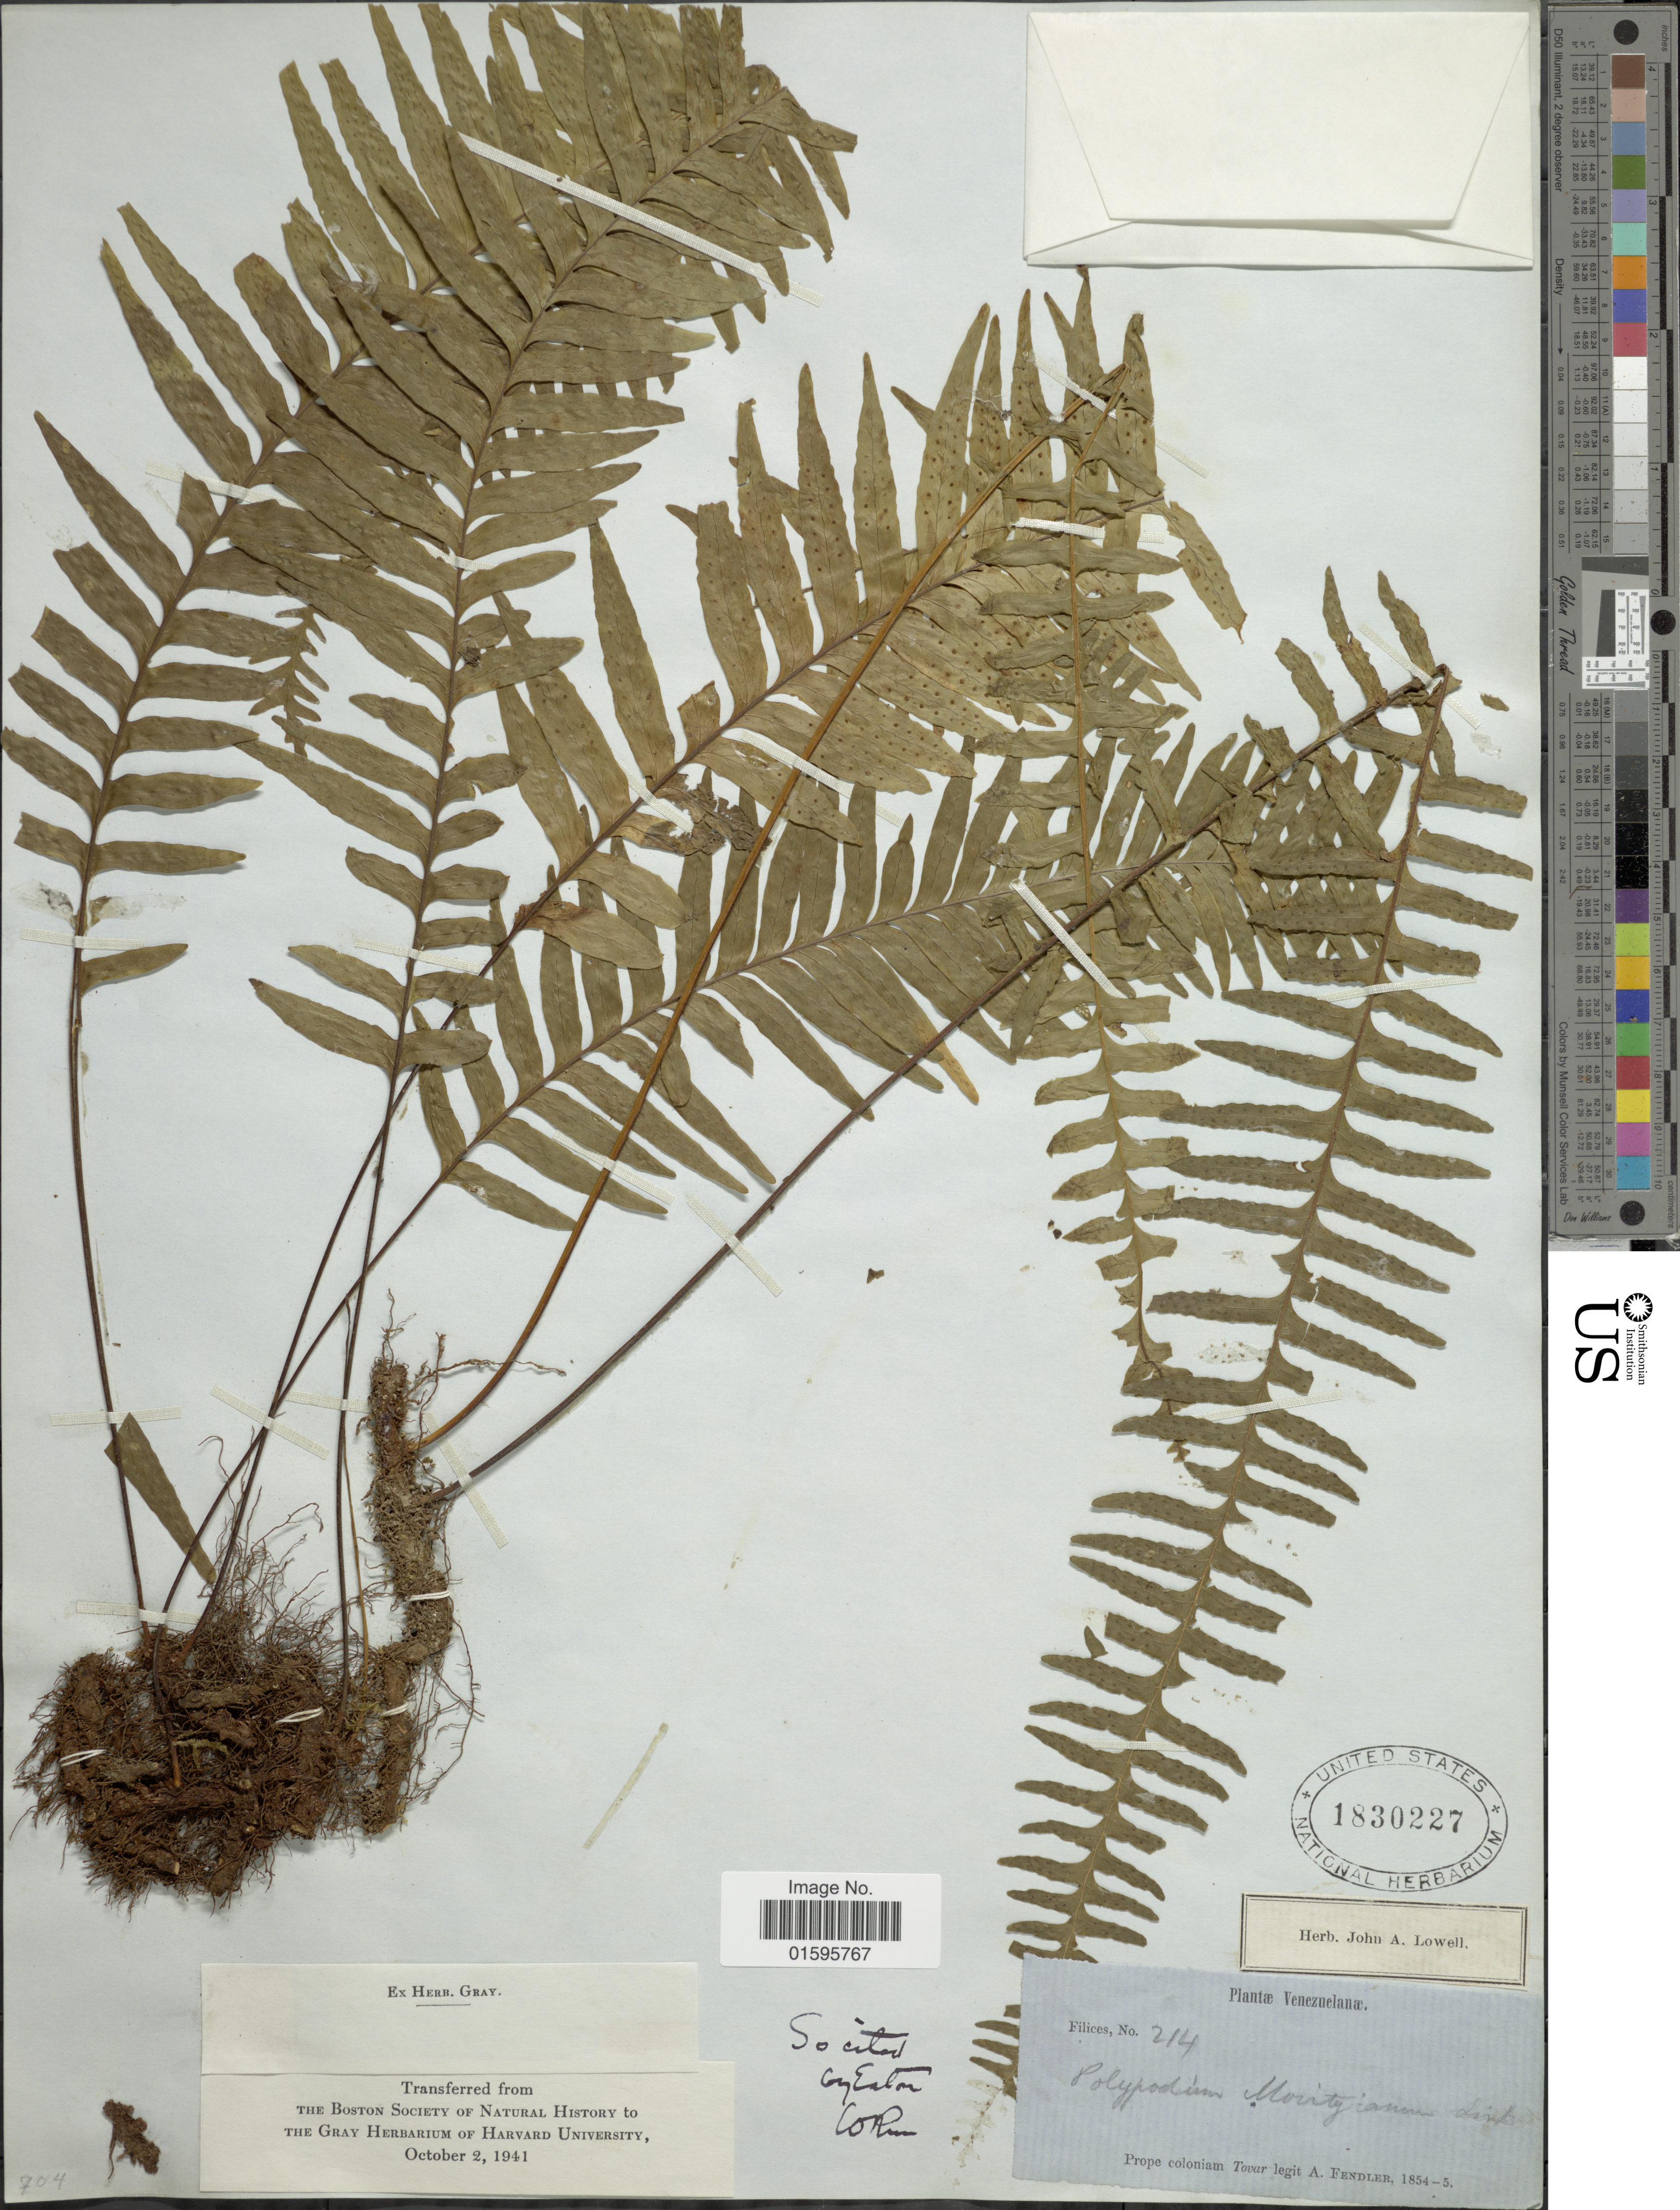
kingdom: Plantae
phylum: Tracheophyta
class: Polypodiopsida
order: Polypodiales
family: Polypodiaceae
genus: Polypodium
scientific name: Polypodium moritzianum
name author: Link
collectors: A. Fendler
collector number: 214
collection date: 1854/1855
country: Venezuela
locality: Venezuelanae, Prope coloniam Tovar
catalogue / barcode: US 1830227